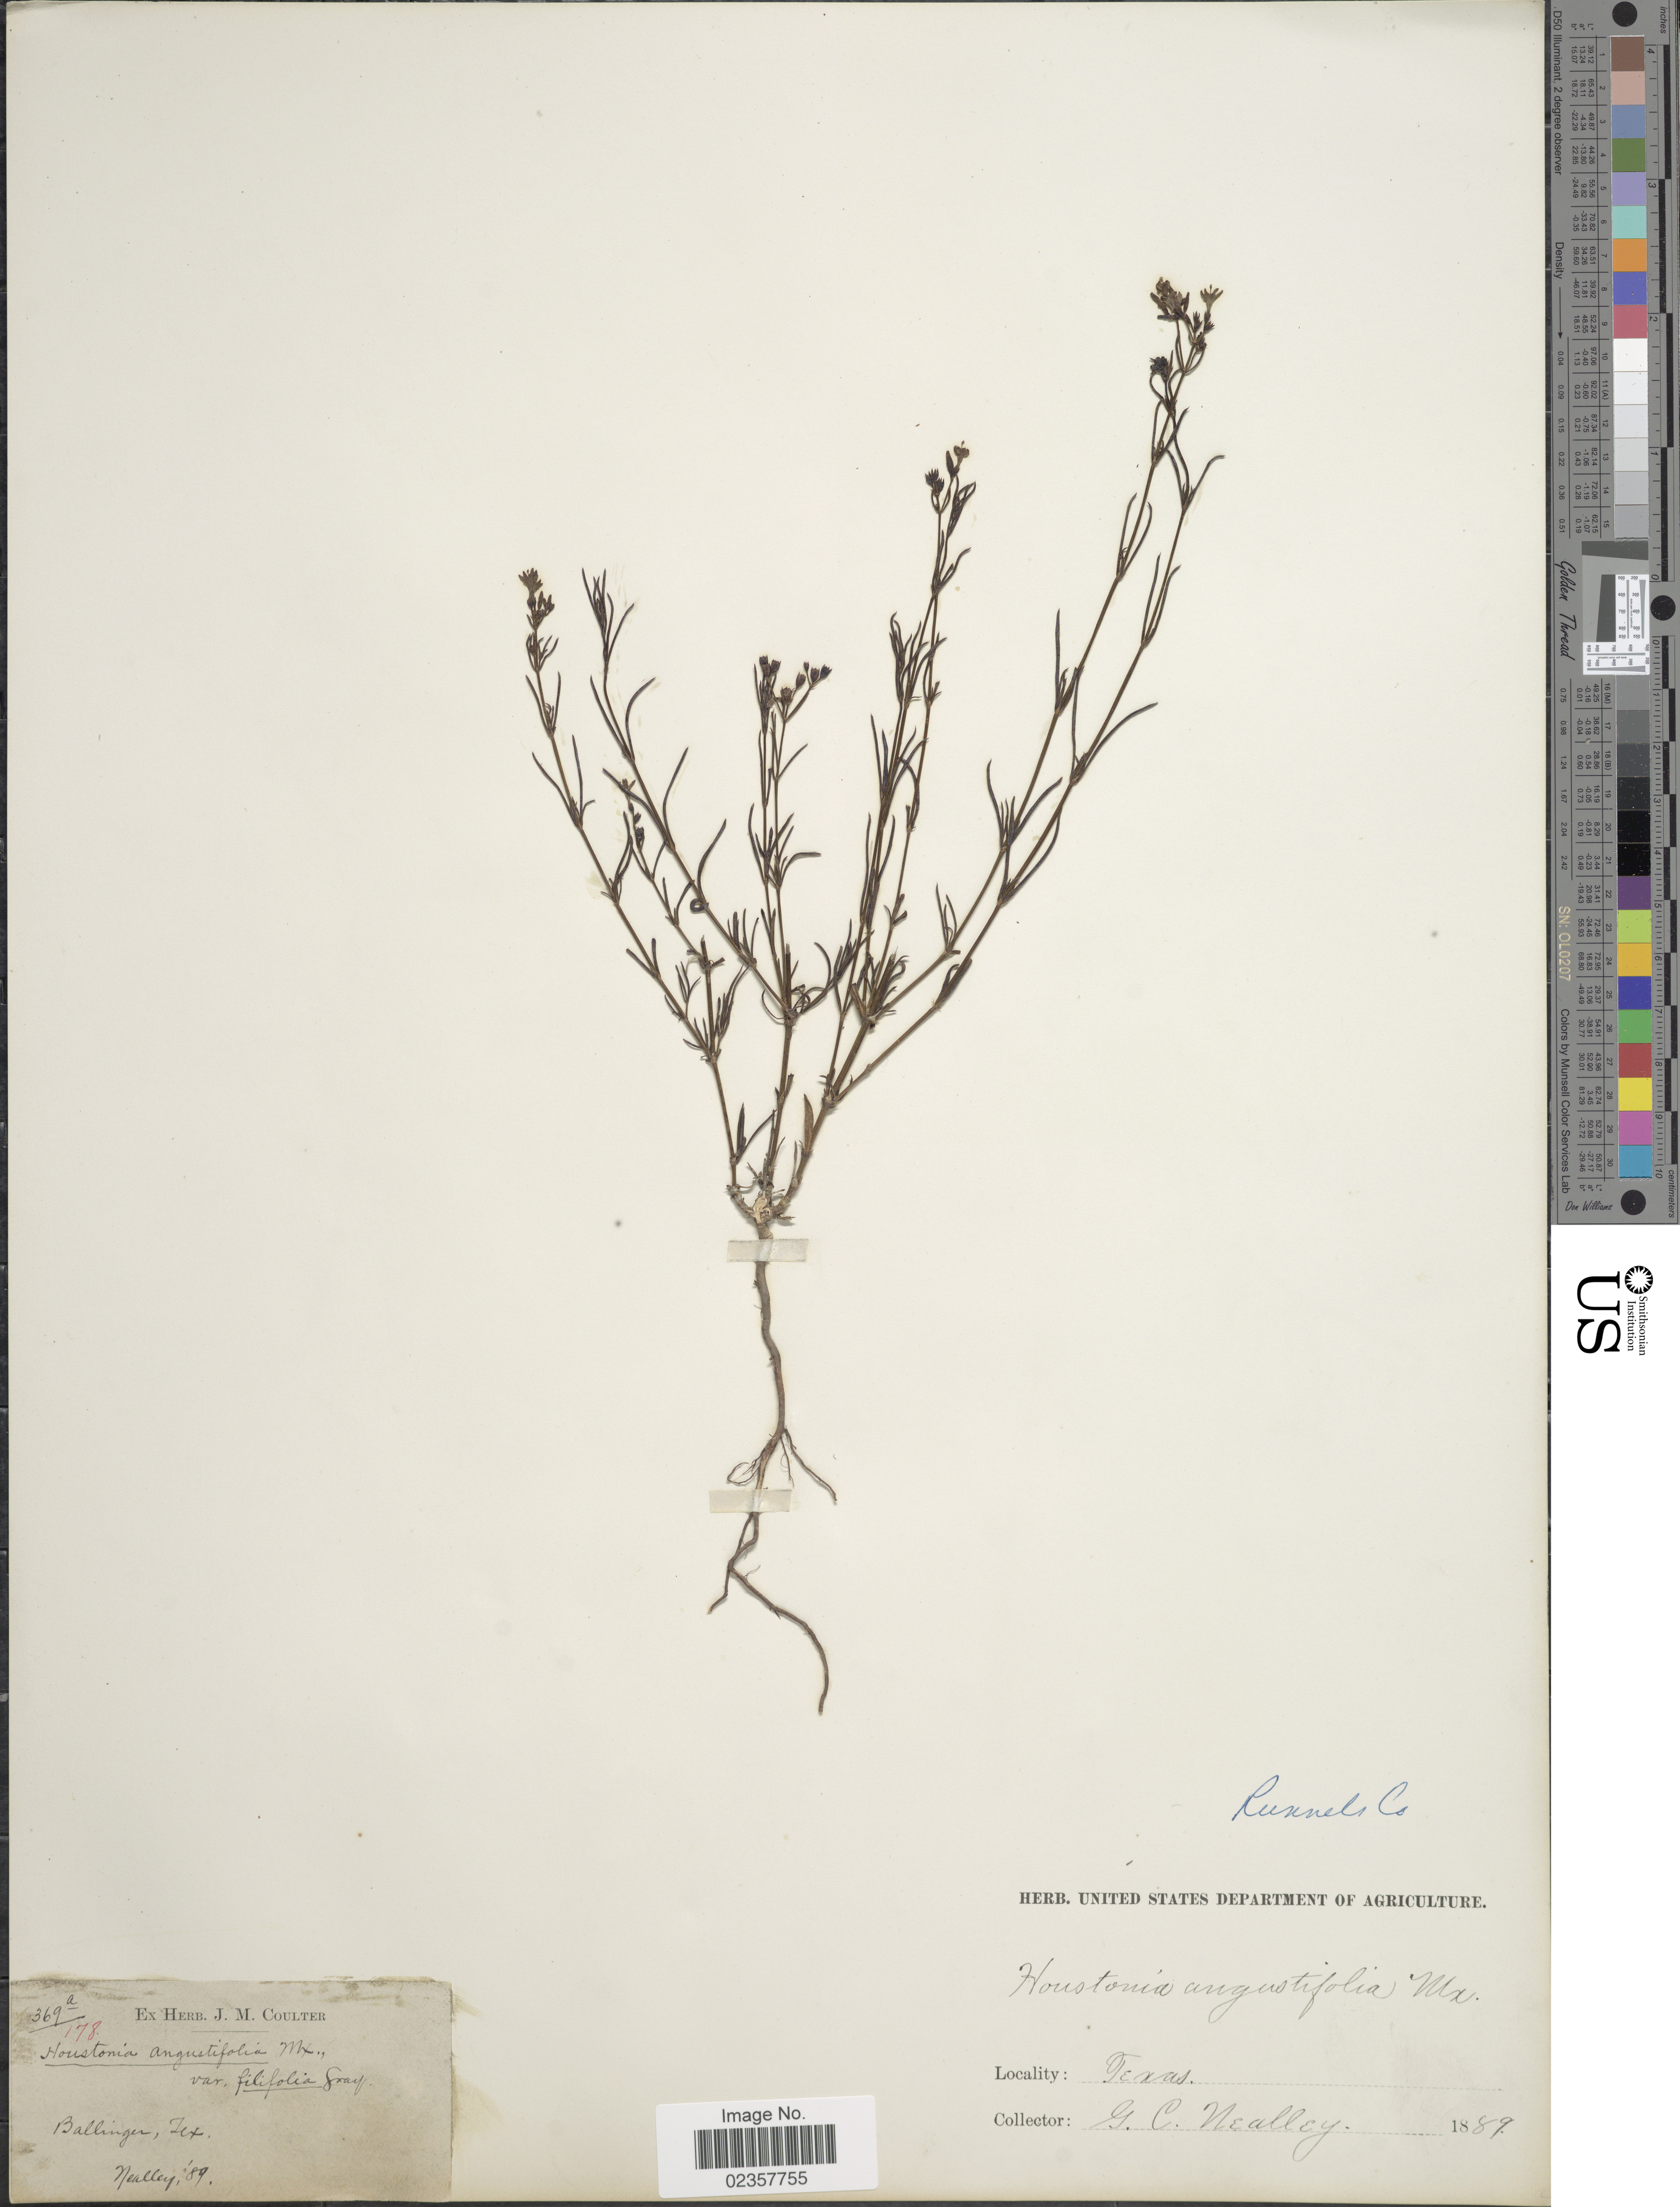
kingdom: Plantae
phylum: Tracheophyta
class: Magnoliopsida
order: Gentianales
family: Rubiaceae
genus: Houstonia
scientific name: Houstonia nigricans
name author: (Lam.) Fernald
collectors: G. C. Nealley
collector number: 369a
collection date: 1889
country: United States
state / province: Texas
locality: Ballinger, Tex.